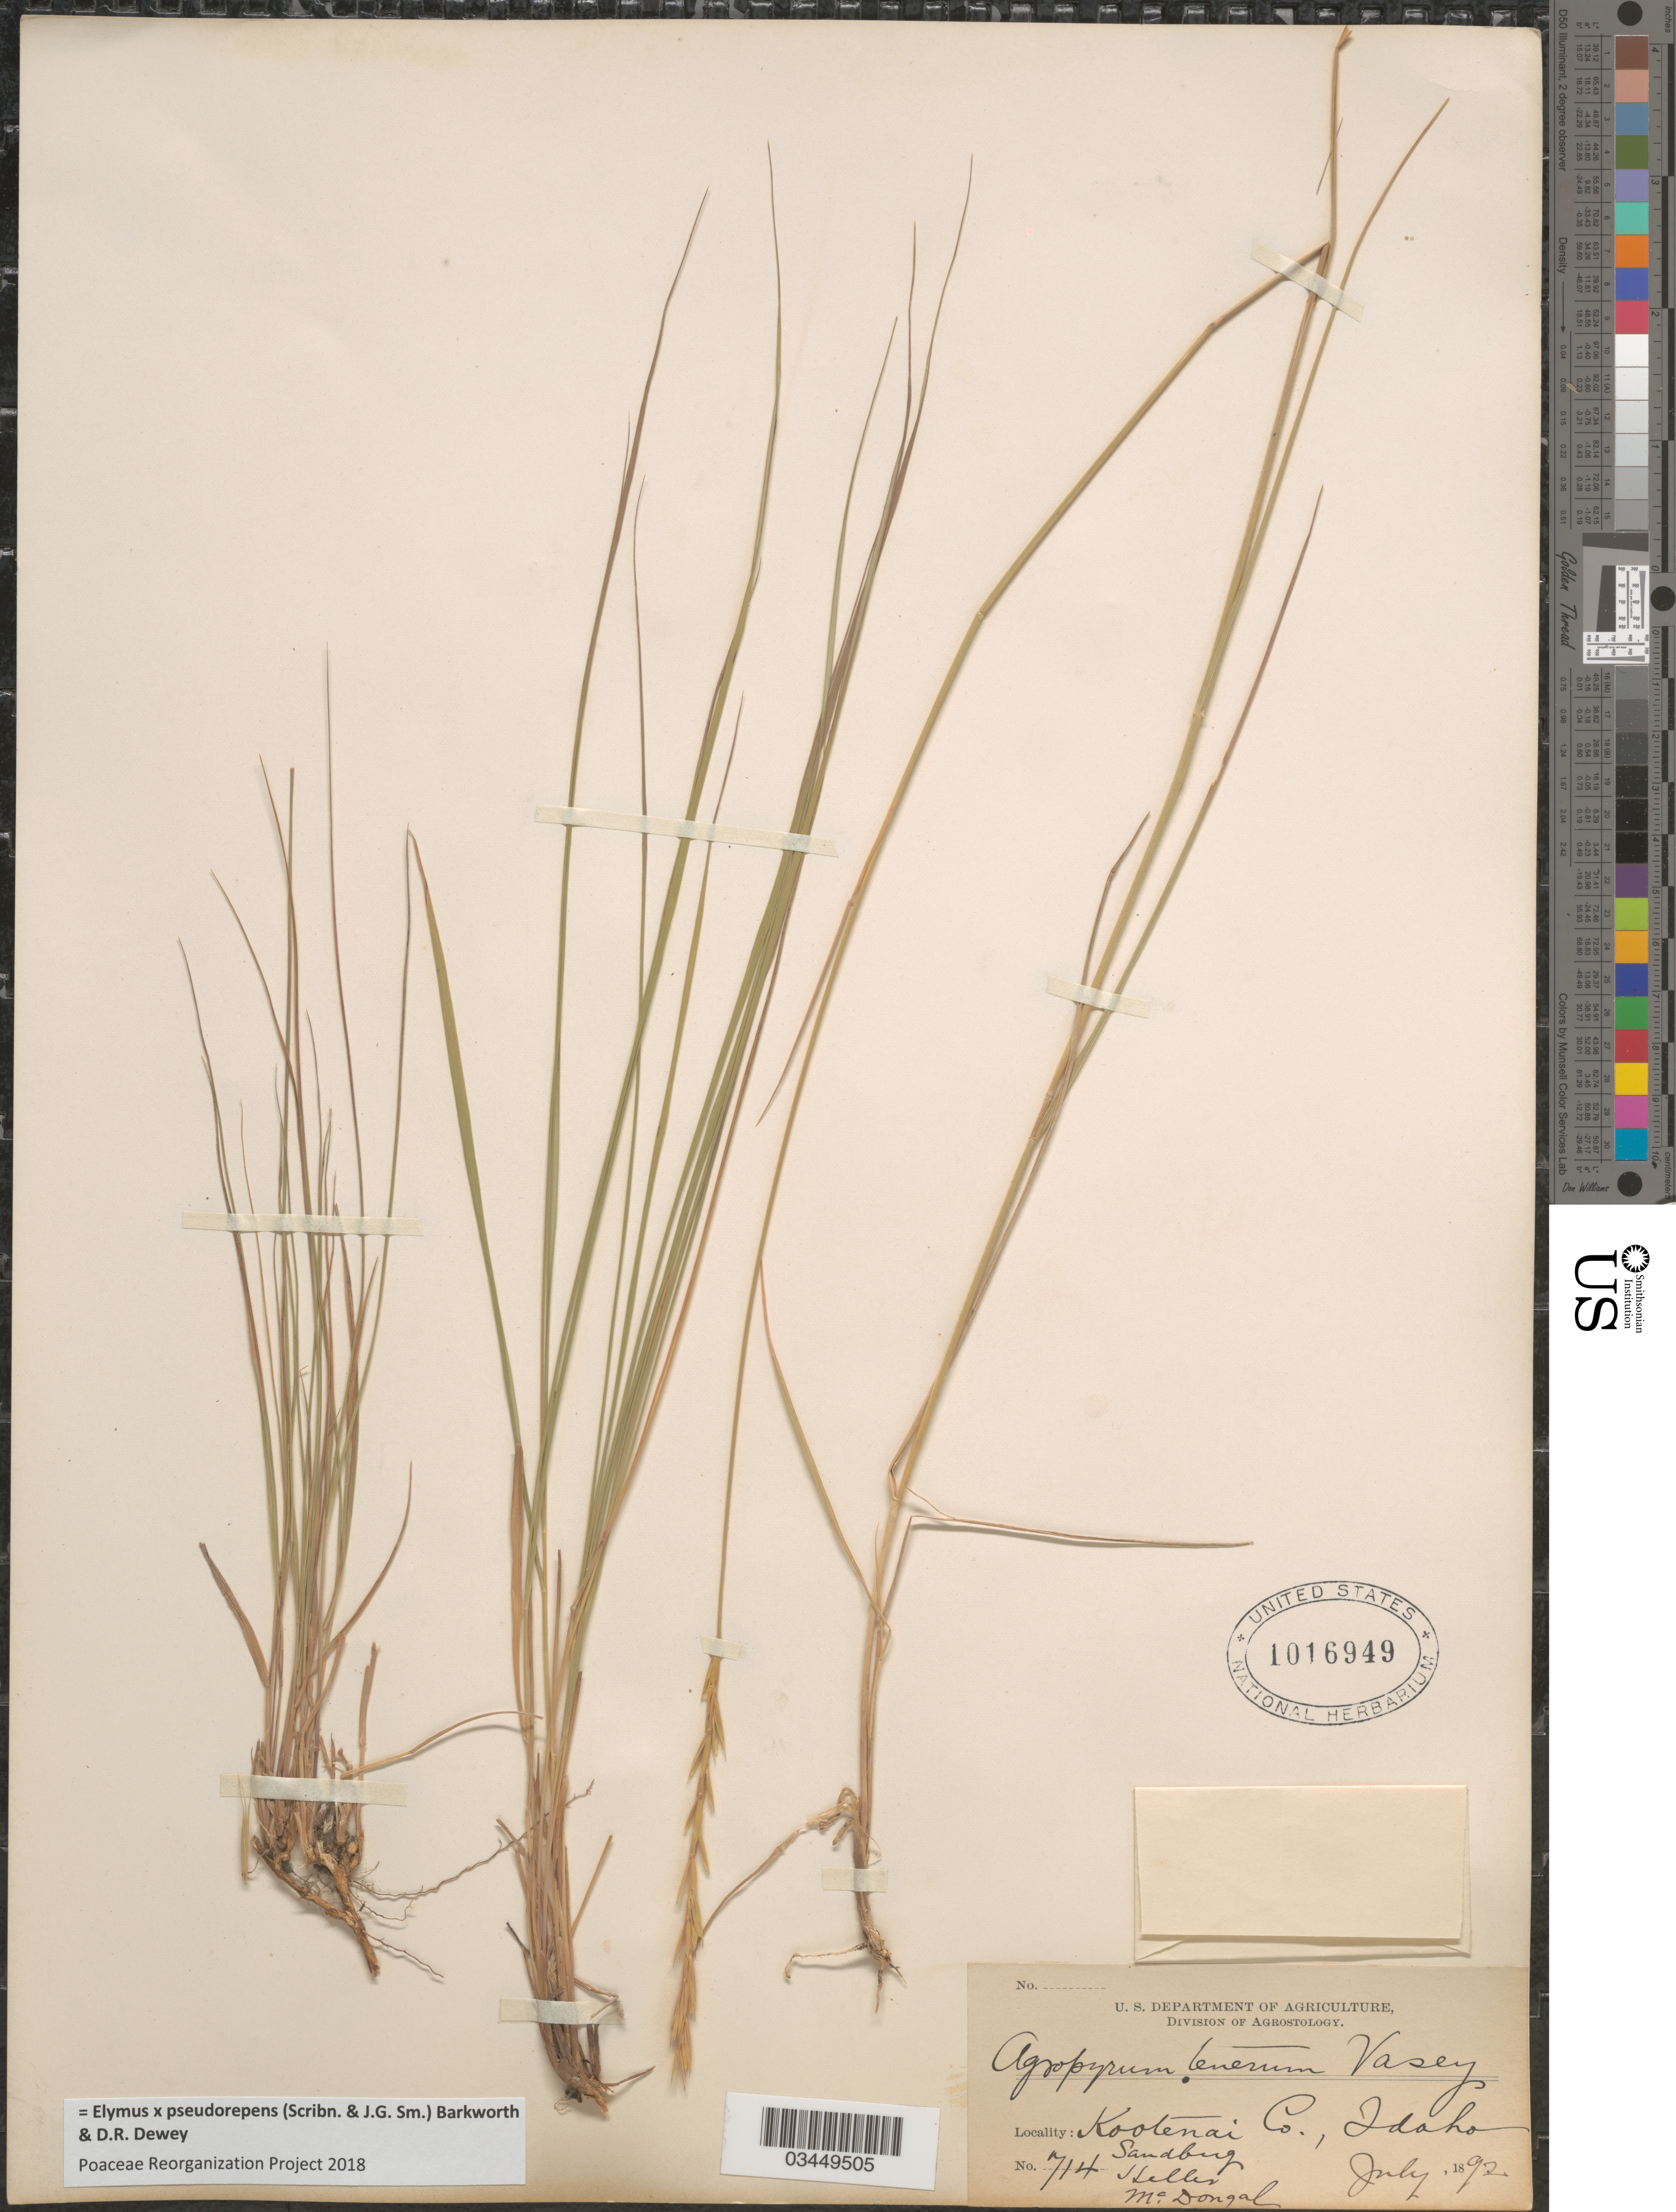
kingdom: Plantae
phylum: Tracheophyta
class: Liliopsida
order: Poales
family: Poaceae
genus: Elymus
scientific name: Elymus x pseudorepens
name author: (Scribn. & J.G. Sm.) Barkworth & Dewey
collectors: Sandberg, -- Heller & McDougal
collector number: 714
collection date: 1892-07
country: United States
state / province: Idaho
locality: Kootenai Co.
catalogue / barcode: US 1016949